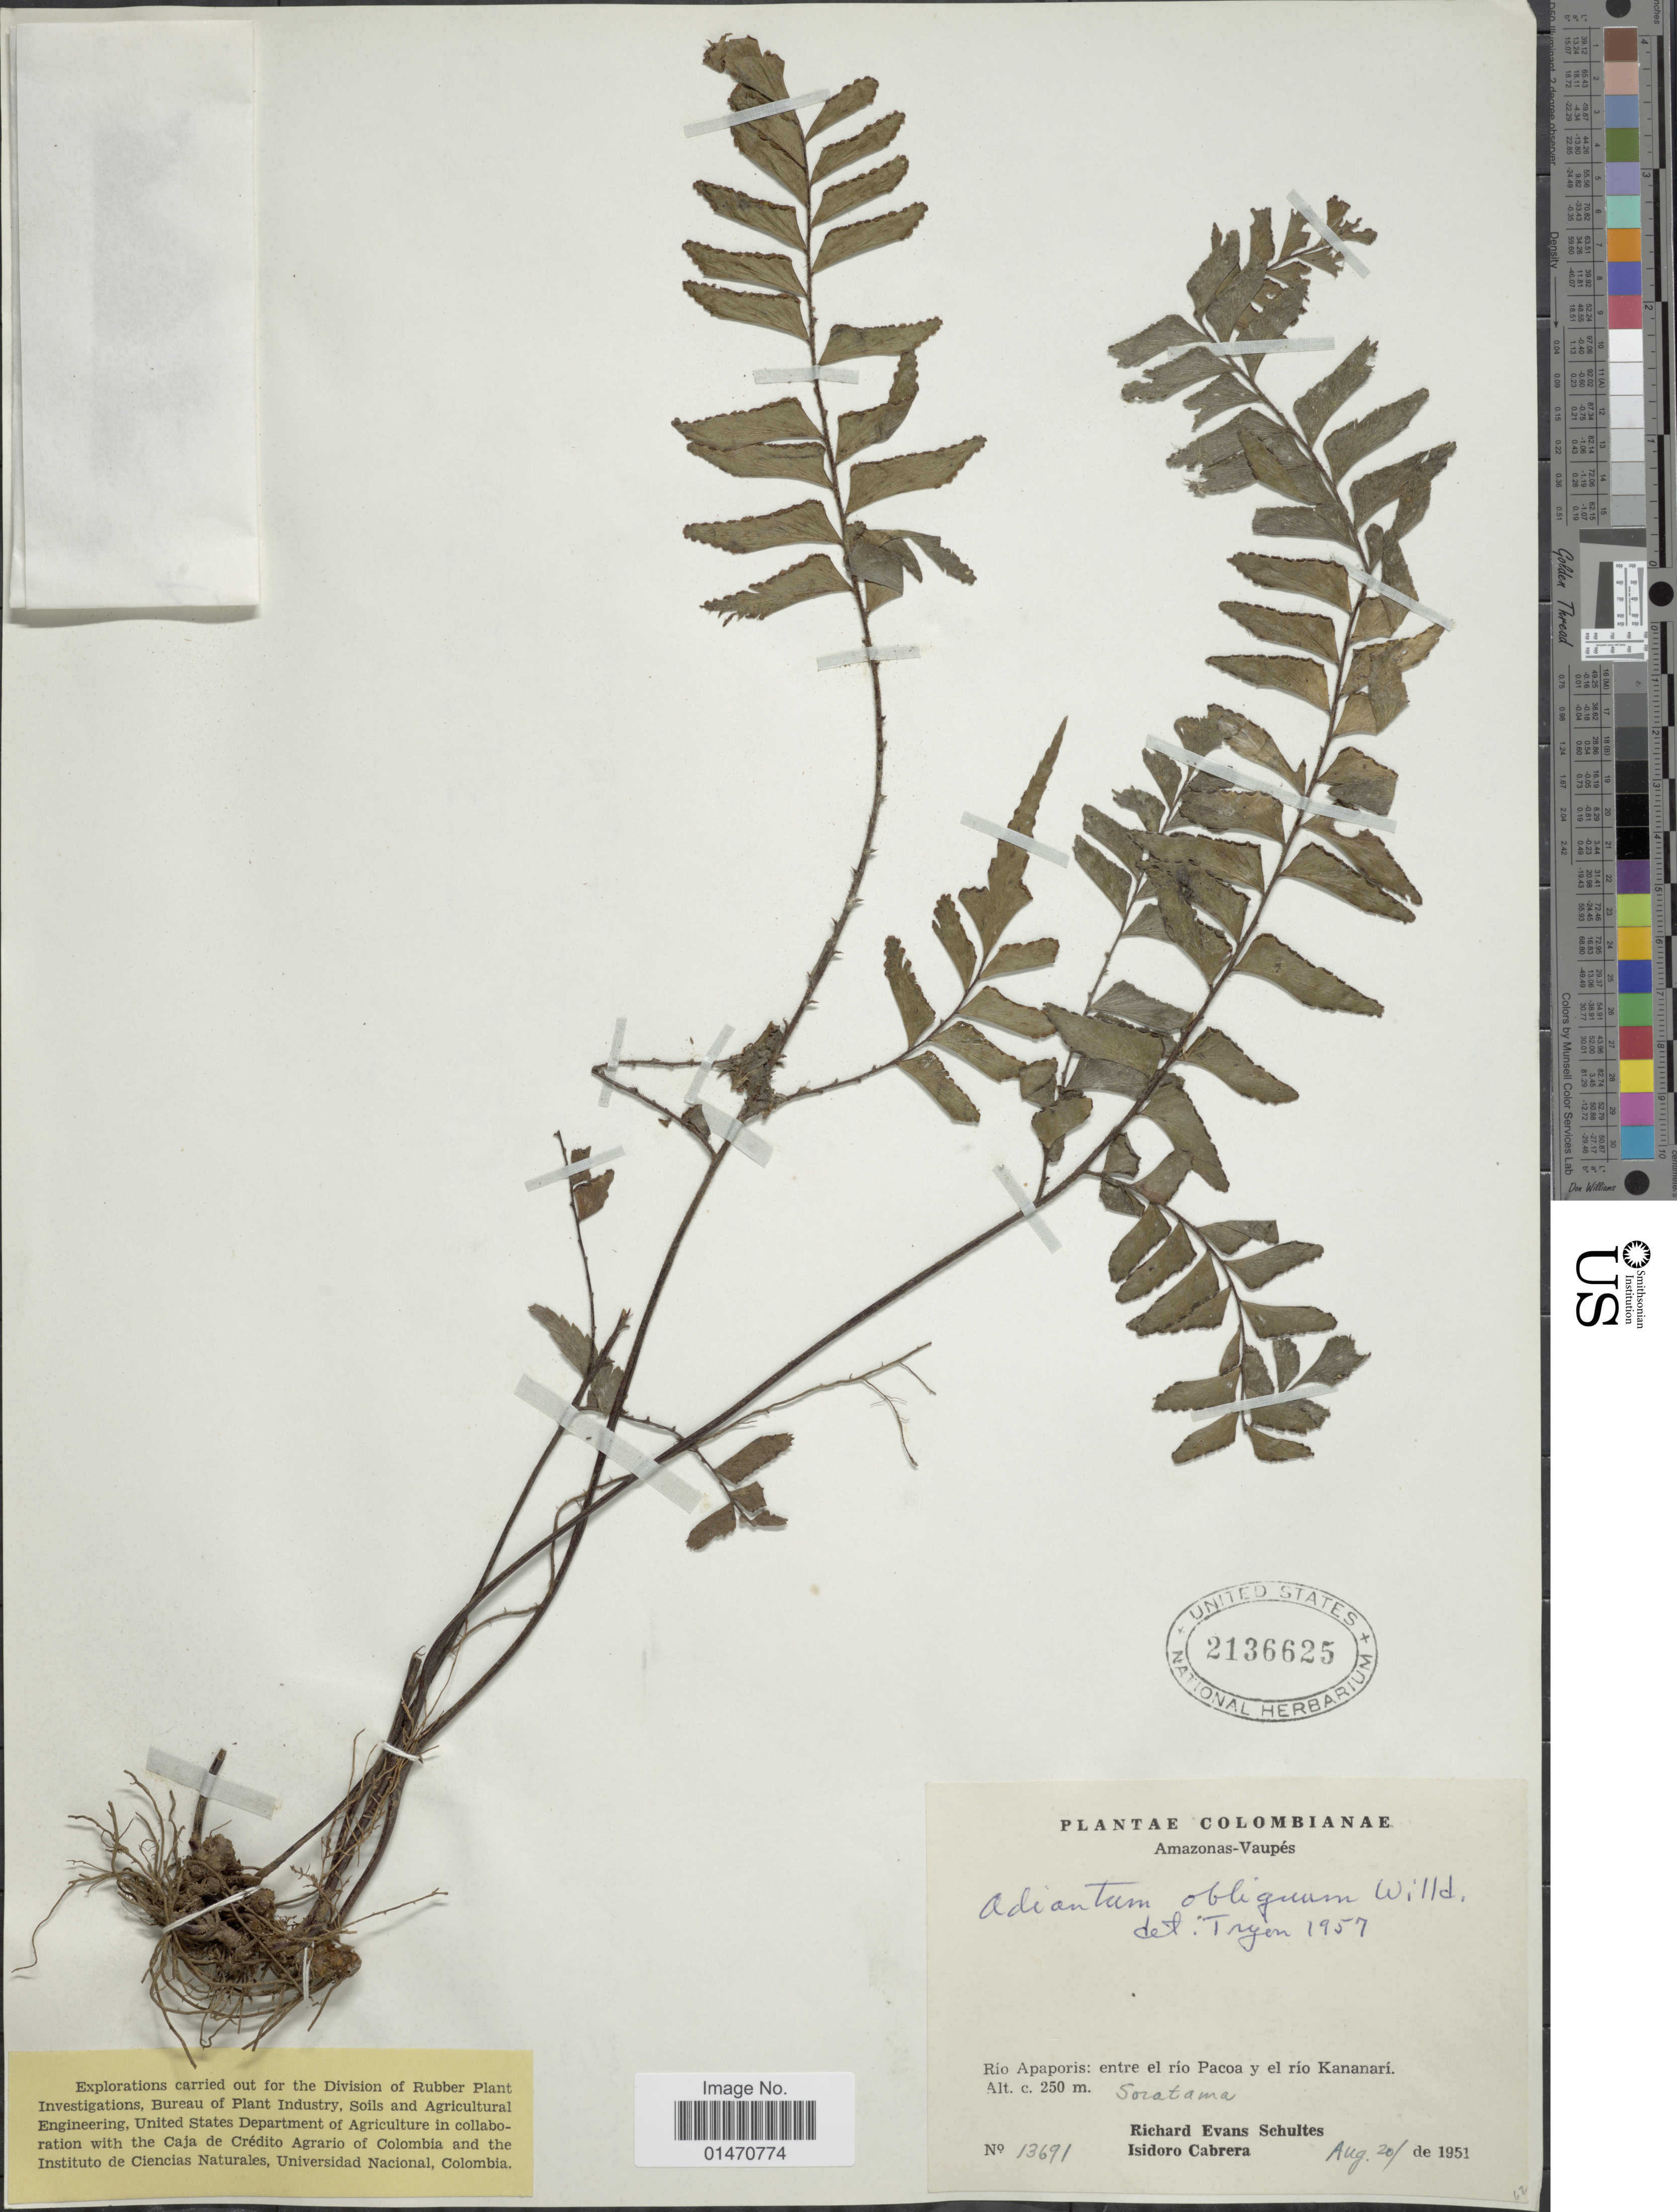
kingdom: Plantae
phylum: Tracheophyta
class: Polypodiopsida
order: Polypodiales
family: Pteridaceae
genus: Adiantum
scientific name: Adiantum obliquum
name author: Willd.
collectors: R. E. Schultes & I. Cabrera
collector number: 13691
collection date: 1951-08-20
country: Colombia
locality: Amazonas-Vaupes, Rio Apaporis: entre el rio Pacoa y el rio Kananari, Soratama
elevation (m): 250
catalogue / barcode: US 2136625